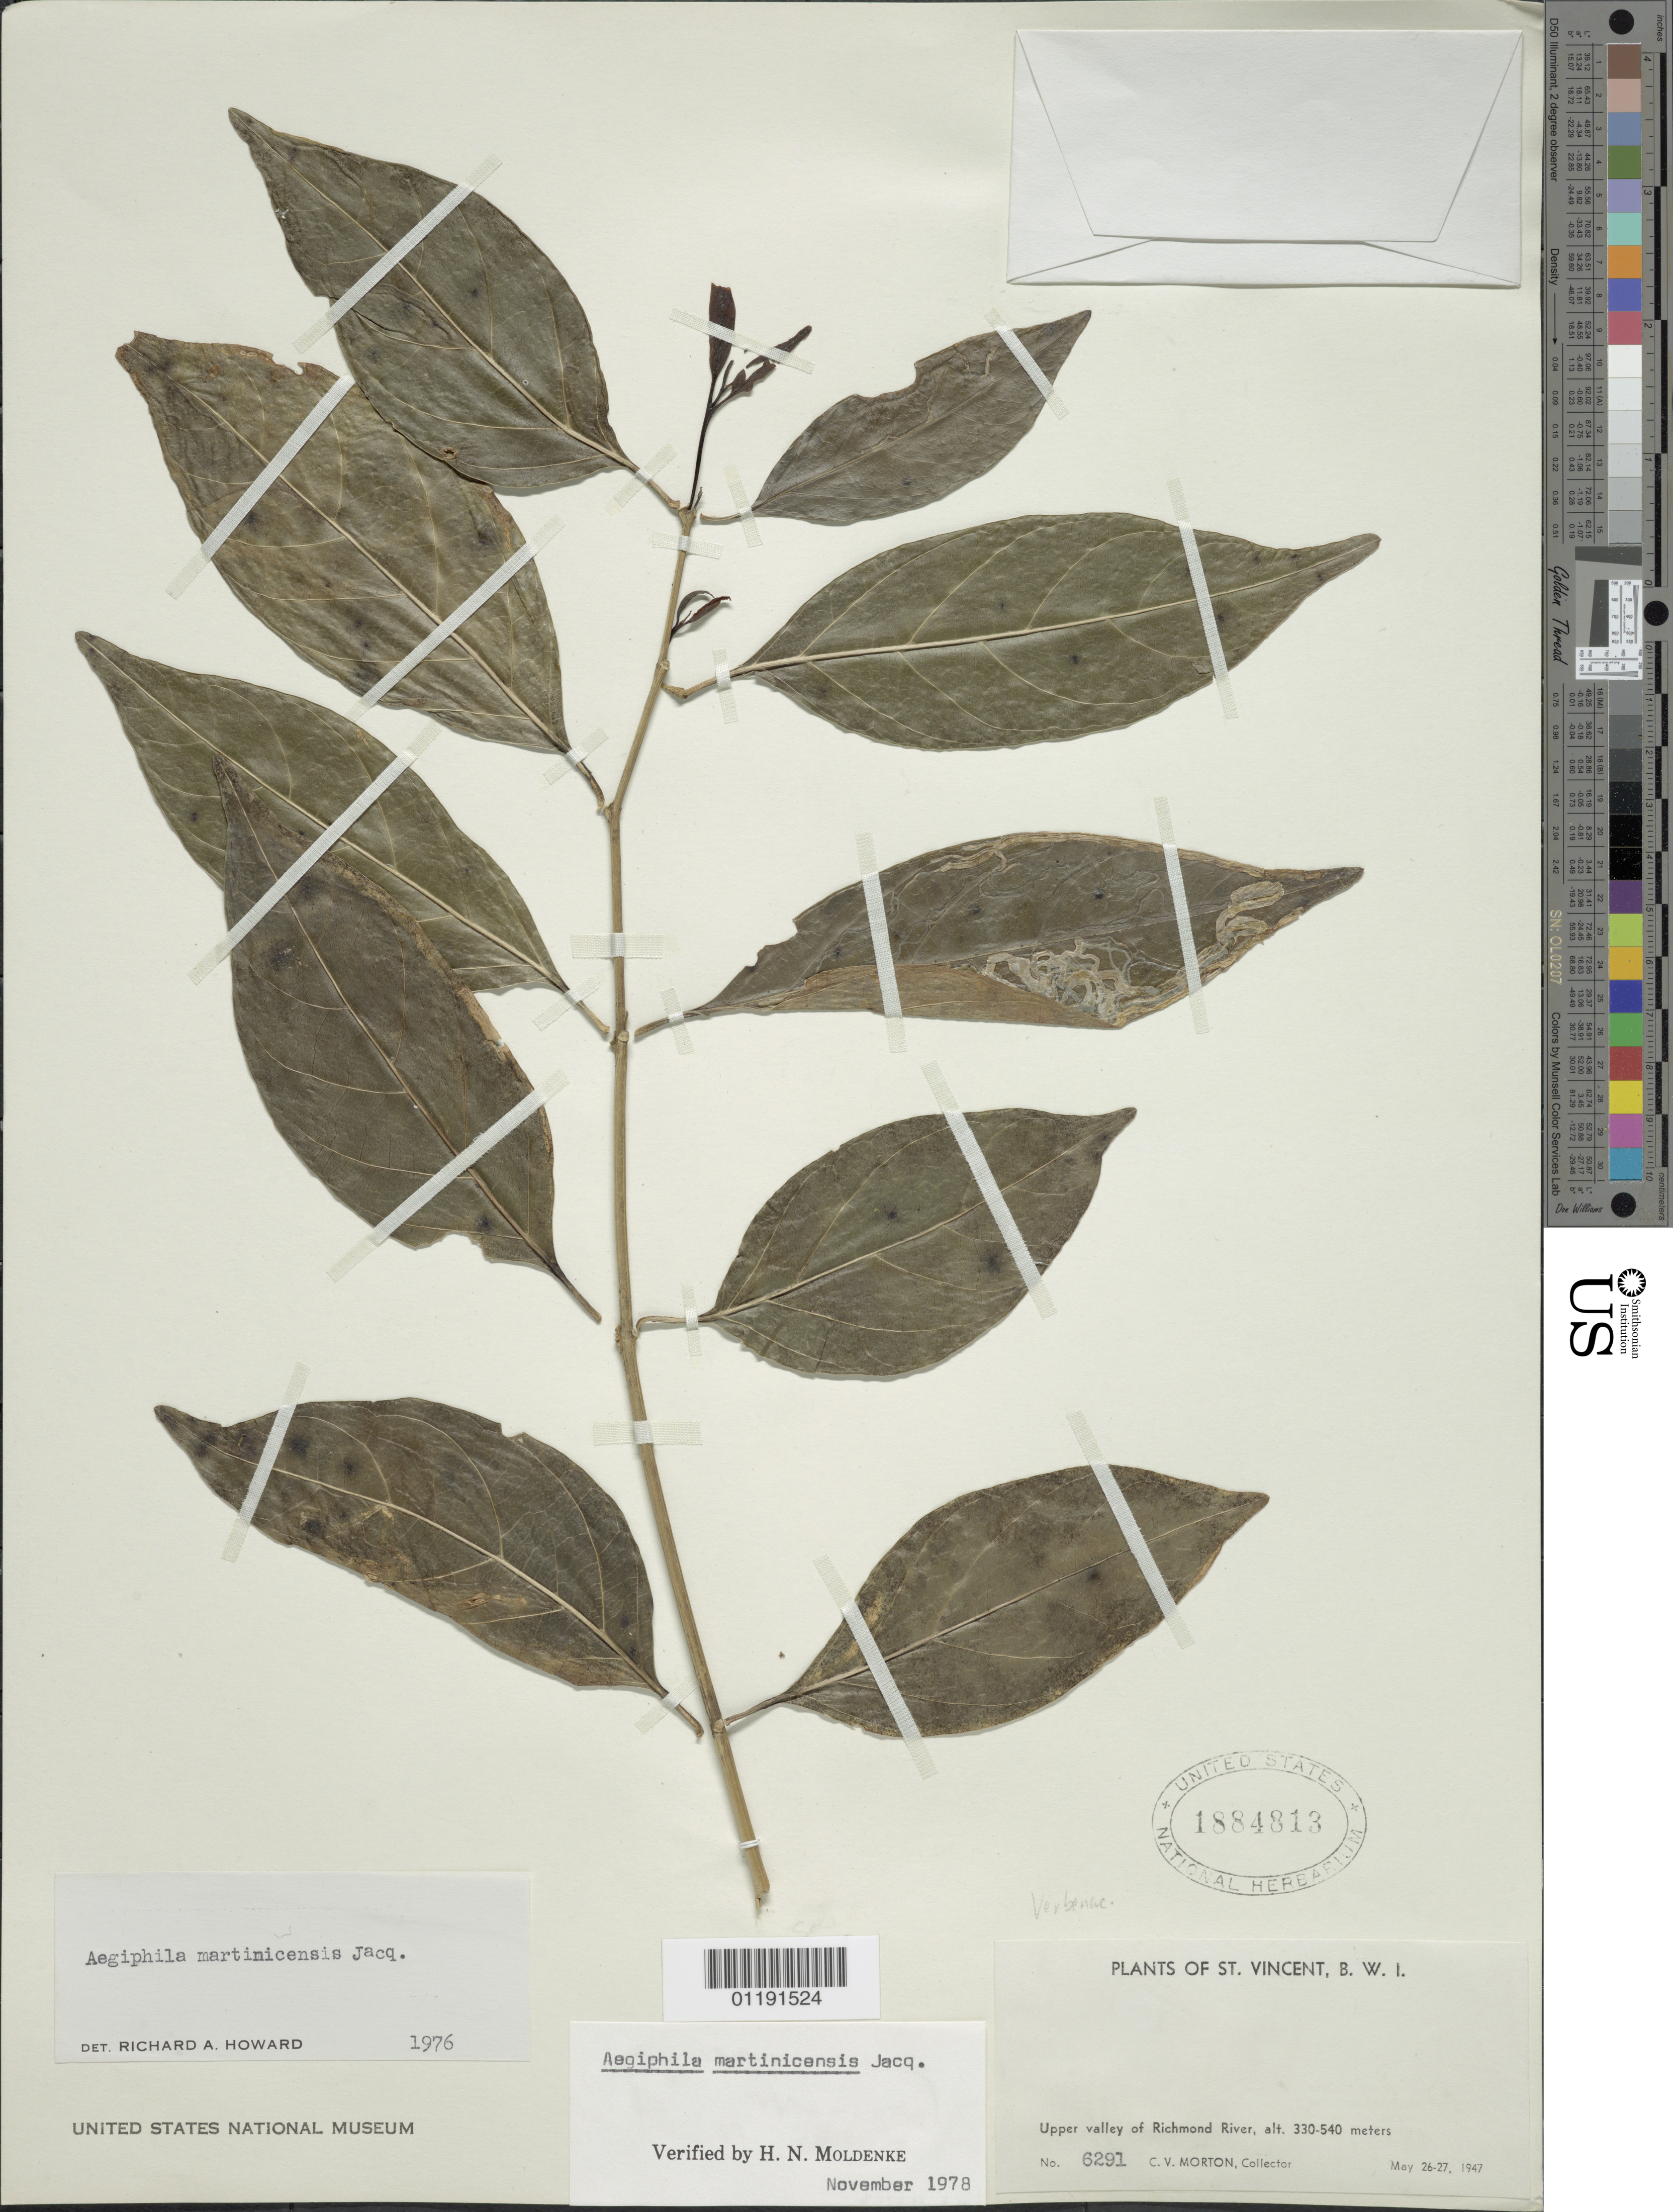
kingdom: Plantae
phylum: Tracheophyta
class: Magnoliopsida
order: Lamiales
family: Lamiaceae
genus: Aegiphila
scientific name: Aegiphila martinicensis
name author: Jacq.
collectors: C. V. Morton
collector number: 6291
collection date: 1947-05-26/1947-05-27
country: St. Vincent - Grenadines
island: Saint Vincent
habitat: Valley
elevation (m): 330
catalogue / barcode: US 1884813